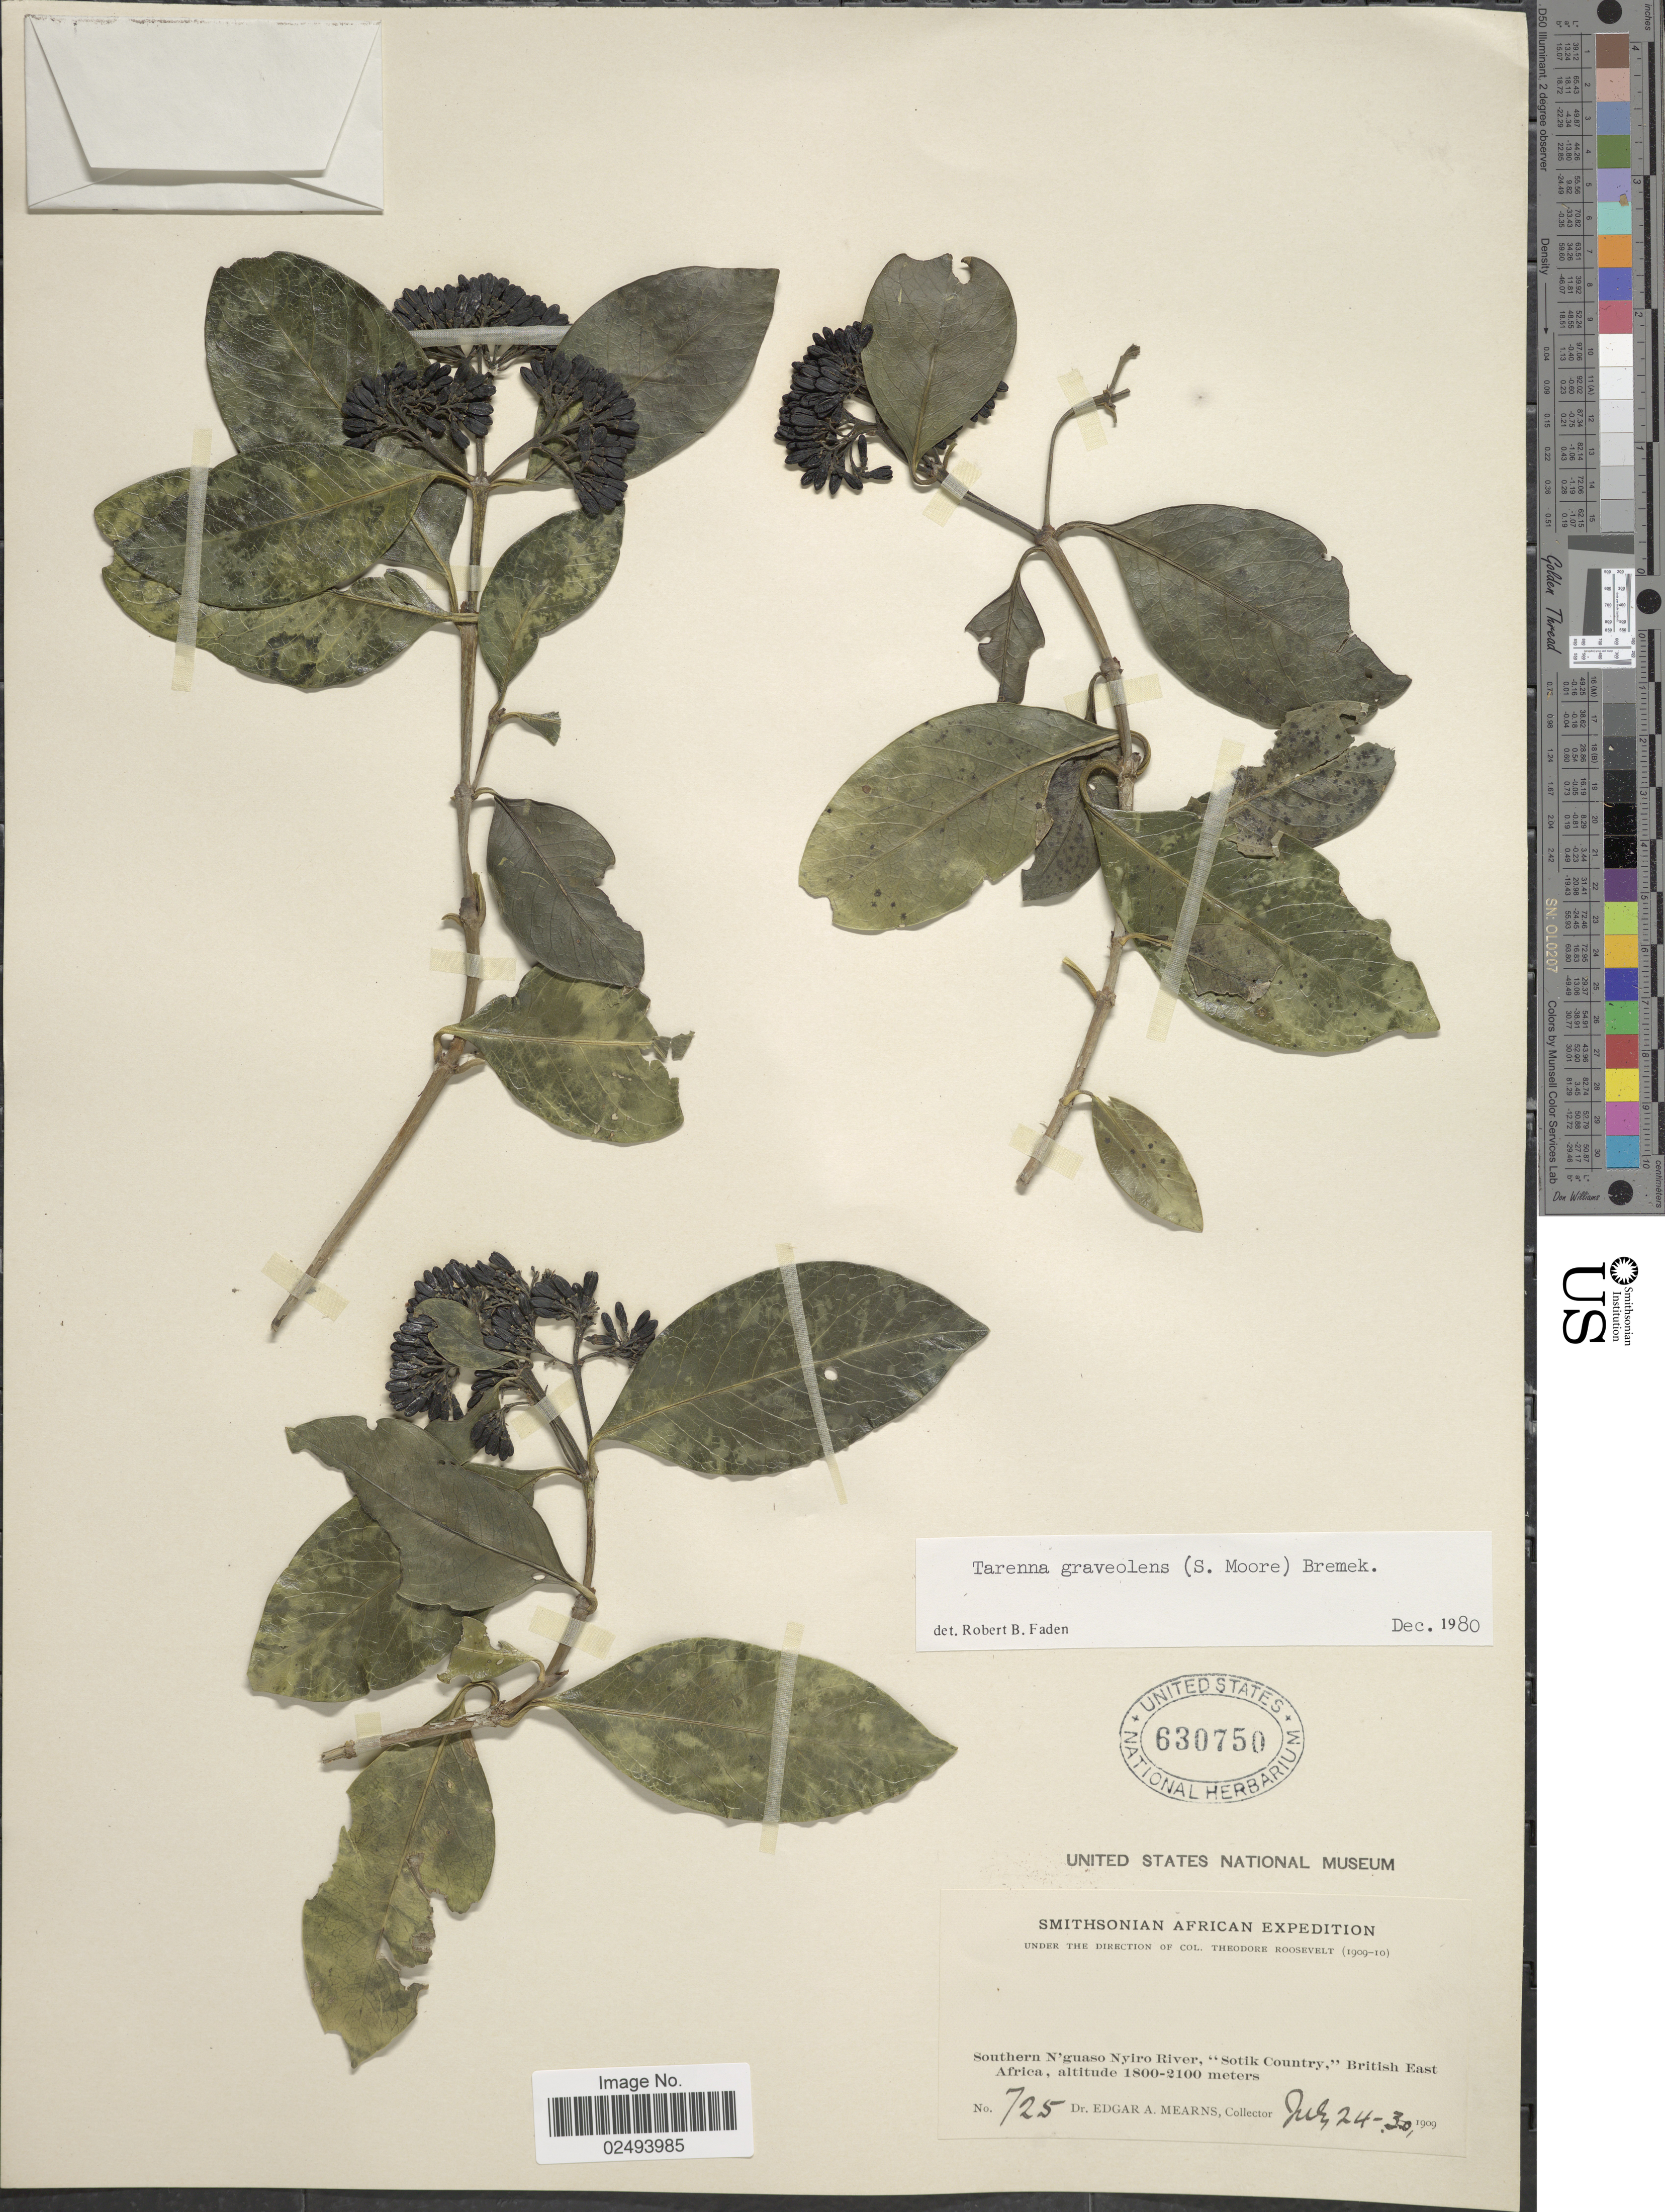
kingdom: Plantae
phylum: Tracheophyta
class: Magnoliopsida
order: Gentianales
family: Rubiaceae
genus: Coptosperma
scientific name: Coptosperma graveolens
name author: (S. Moore) Degreef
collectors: E. A. Mearns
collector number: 725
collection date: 1909-07-24/1909-07-30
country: Kenya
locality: Southern N'guaso Nyiro River, 'Sotik Country,' British East Africa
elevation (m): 1800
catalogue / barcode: US 630750